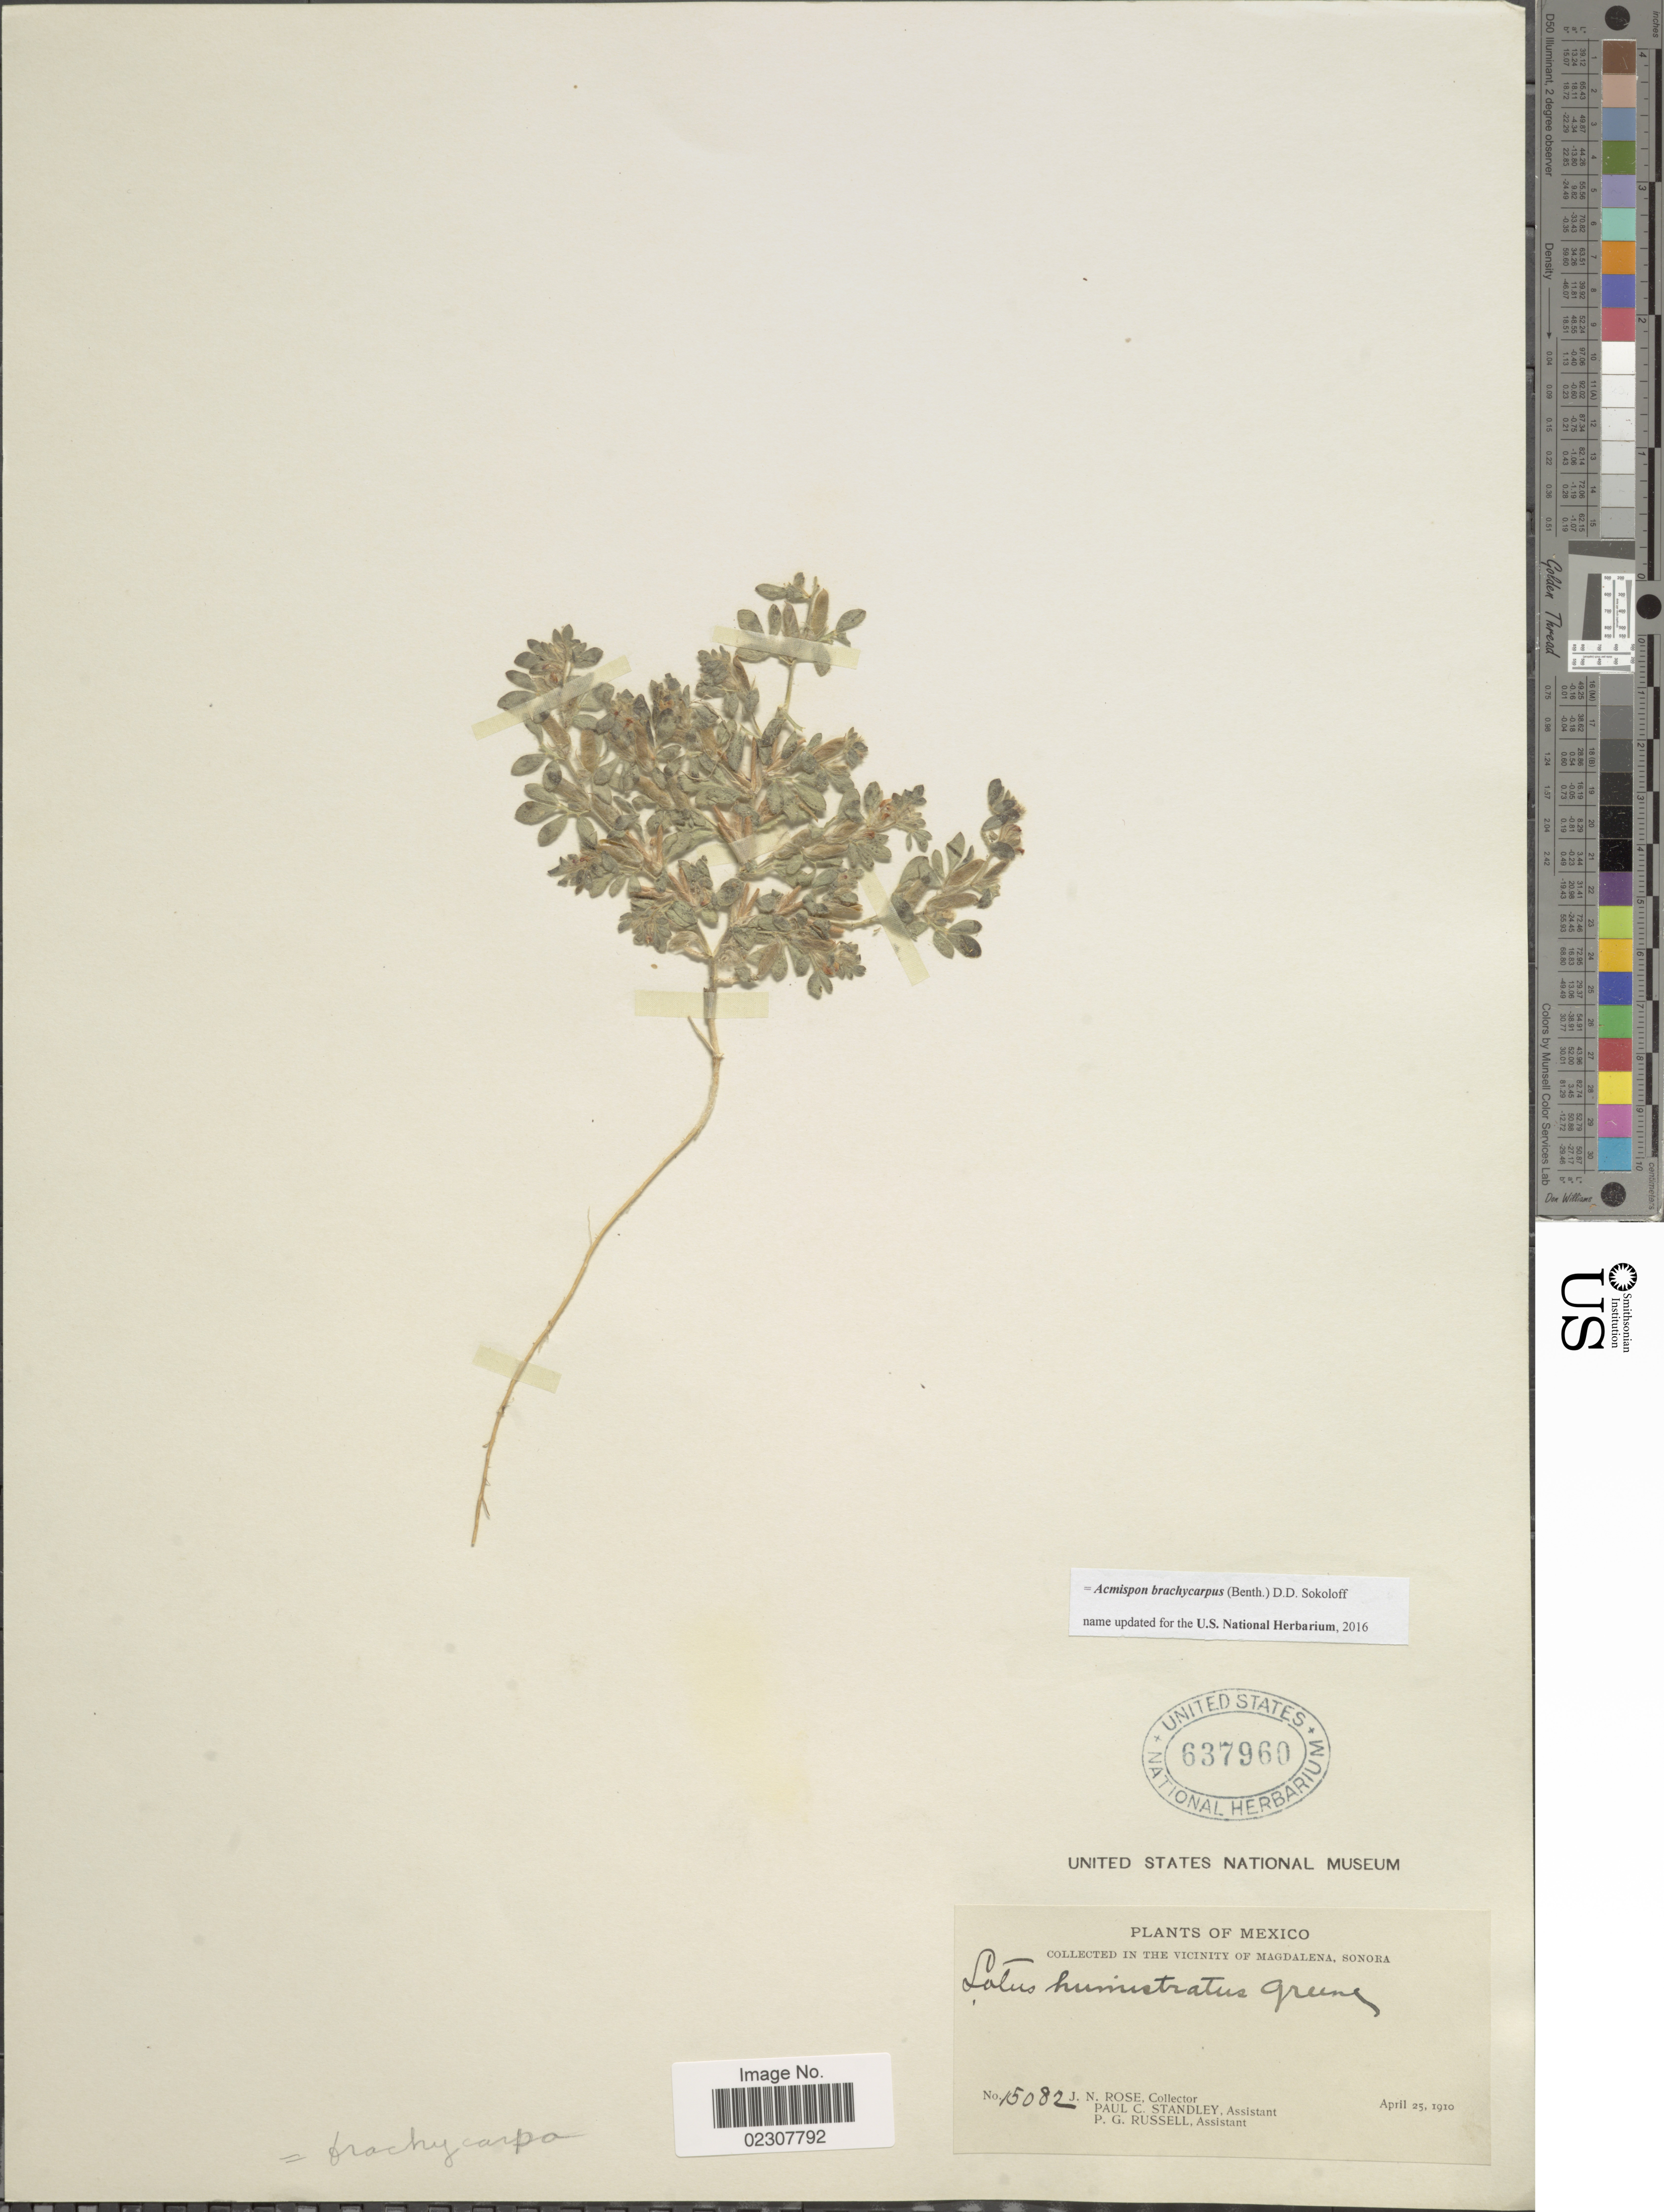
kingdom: Plantae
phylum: Tracheophyta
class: Magnoliopsida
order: Fabales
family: Fabaceae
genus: Acmispon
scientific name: Acmispon brachycarpus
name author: (Benth.) D.D. Sokoloff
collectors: J. N. Rose, P. C. Standley & P. G. Russell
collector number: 15082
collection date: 1910-04-25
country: Mexico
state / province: Sonora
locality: In the vicinity of Magdalena.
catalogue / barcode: US 637960